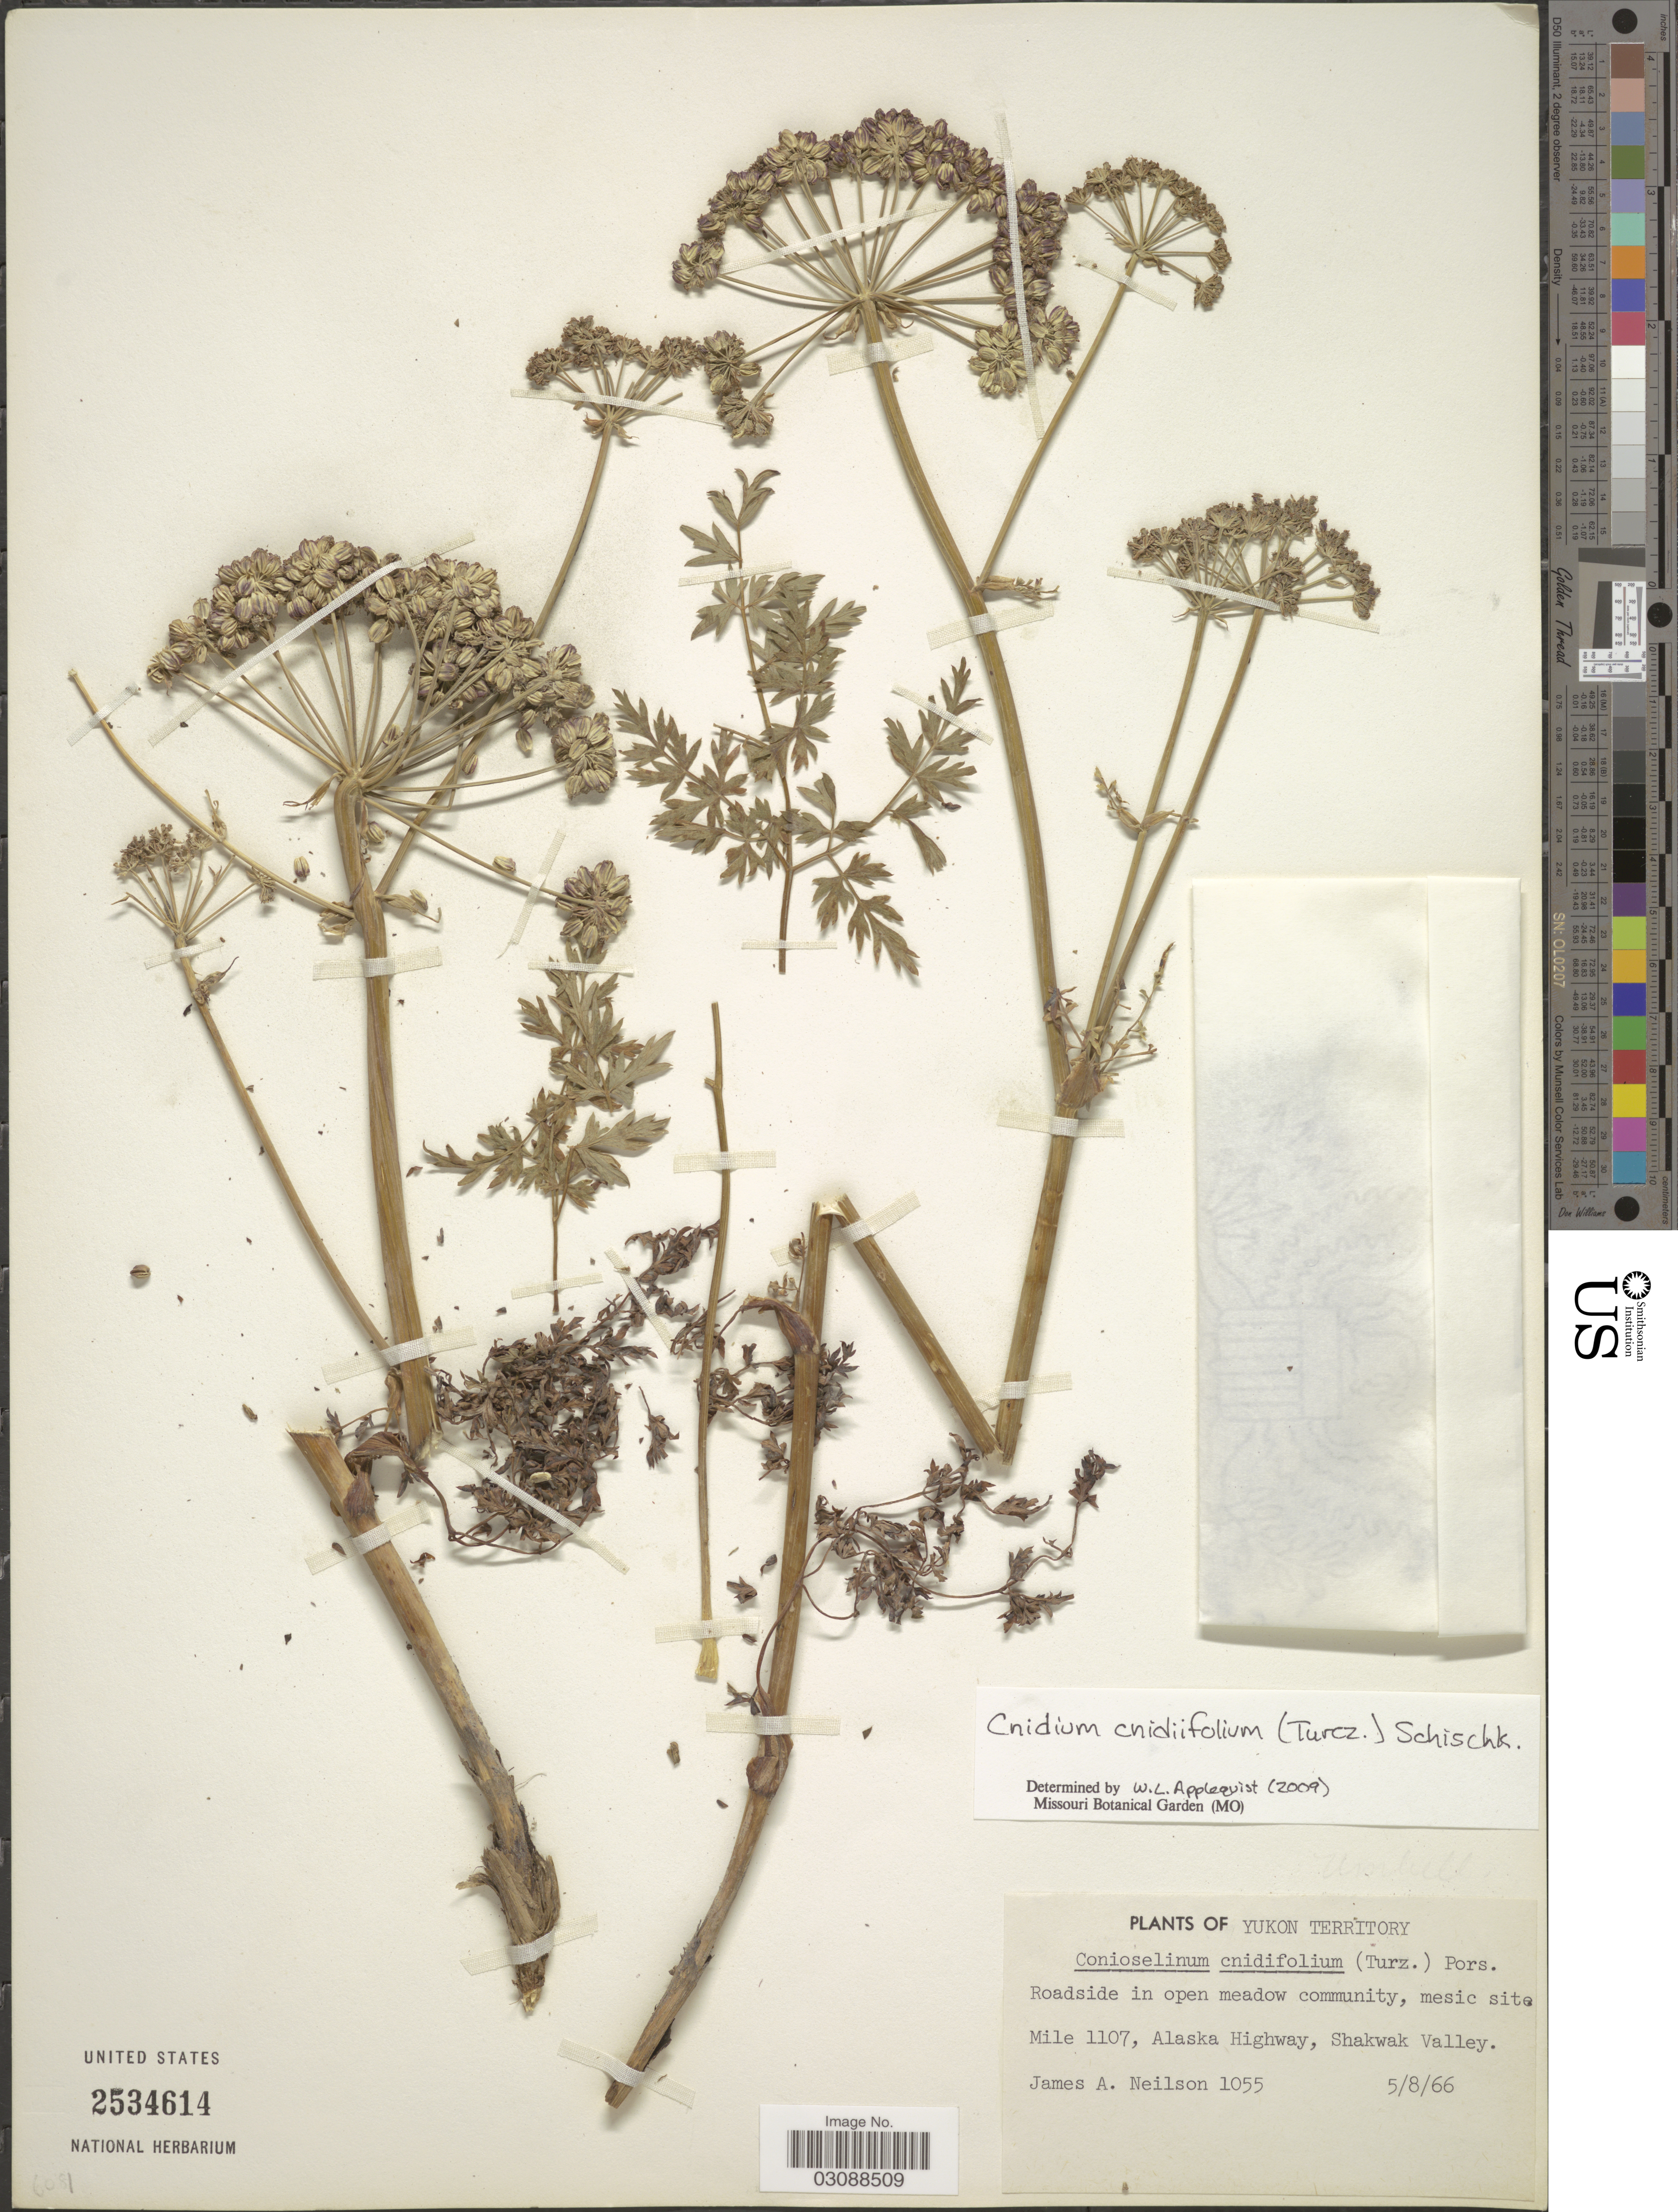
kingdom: Plantae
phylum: Tracheophyta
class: Magnoliopsida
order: Apiales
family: Apiaceae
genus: Cnidium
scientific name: Cnidium cnidiifolium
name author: (Turcz.) Schischk.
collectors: J. Neilson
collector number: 1055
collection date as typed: Transcribed d/m/y: 5/8/66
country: Canada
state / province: Yukon Territory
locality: Roadside in open meadow community, mesic site Mile 1107, Alaska Highway, Shakwak Valley.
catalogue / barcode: US 2534614